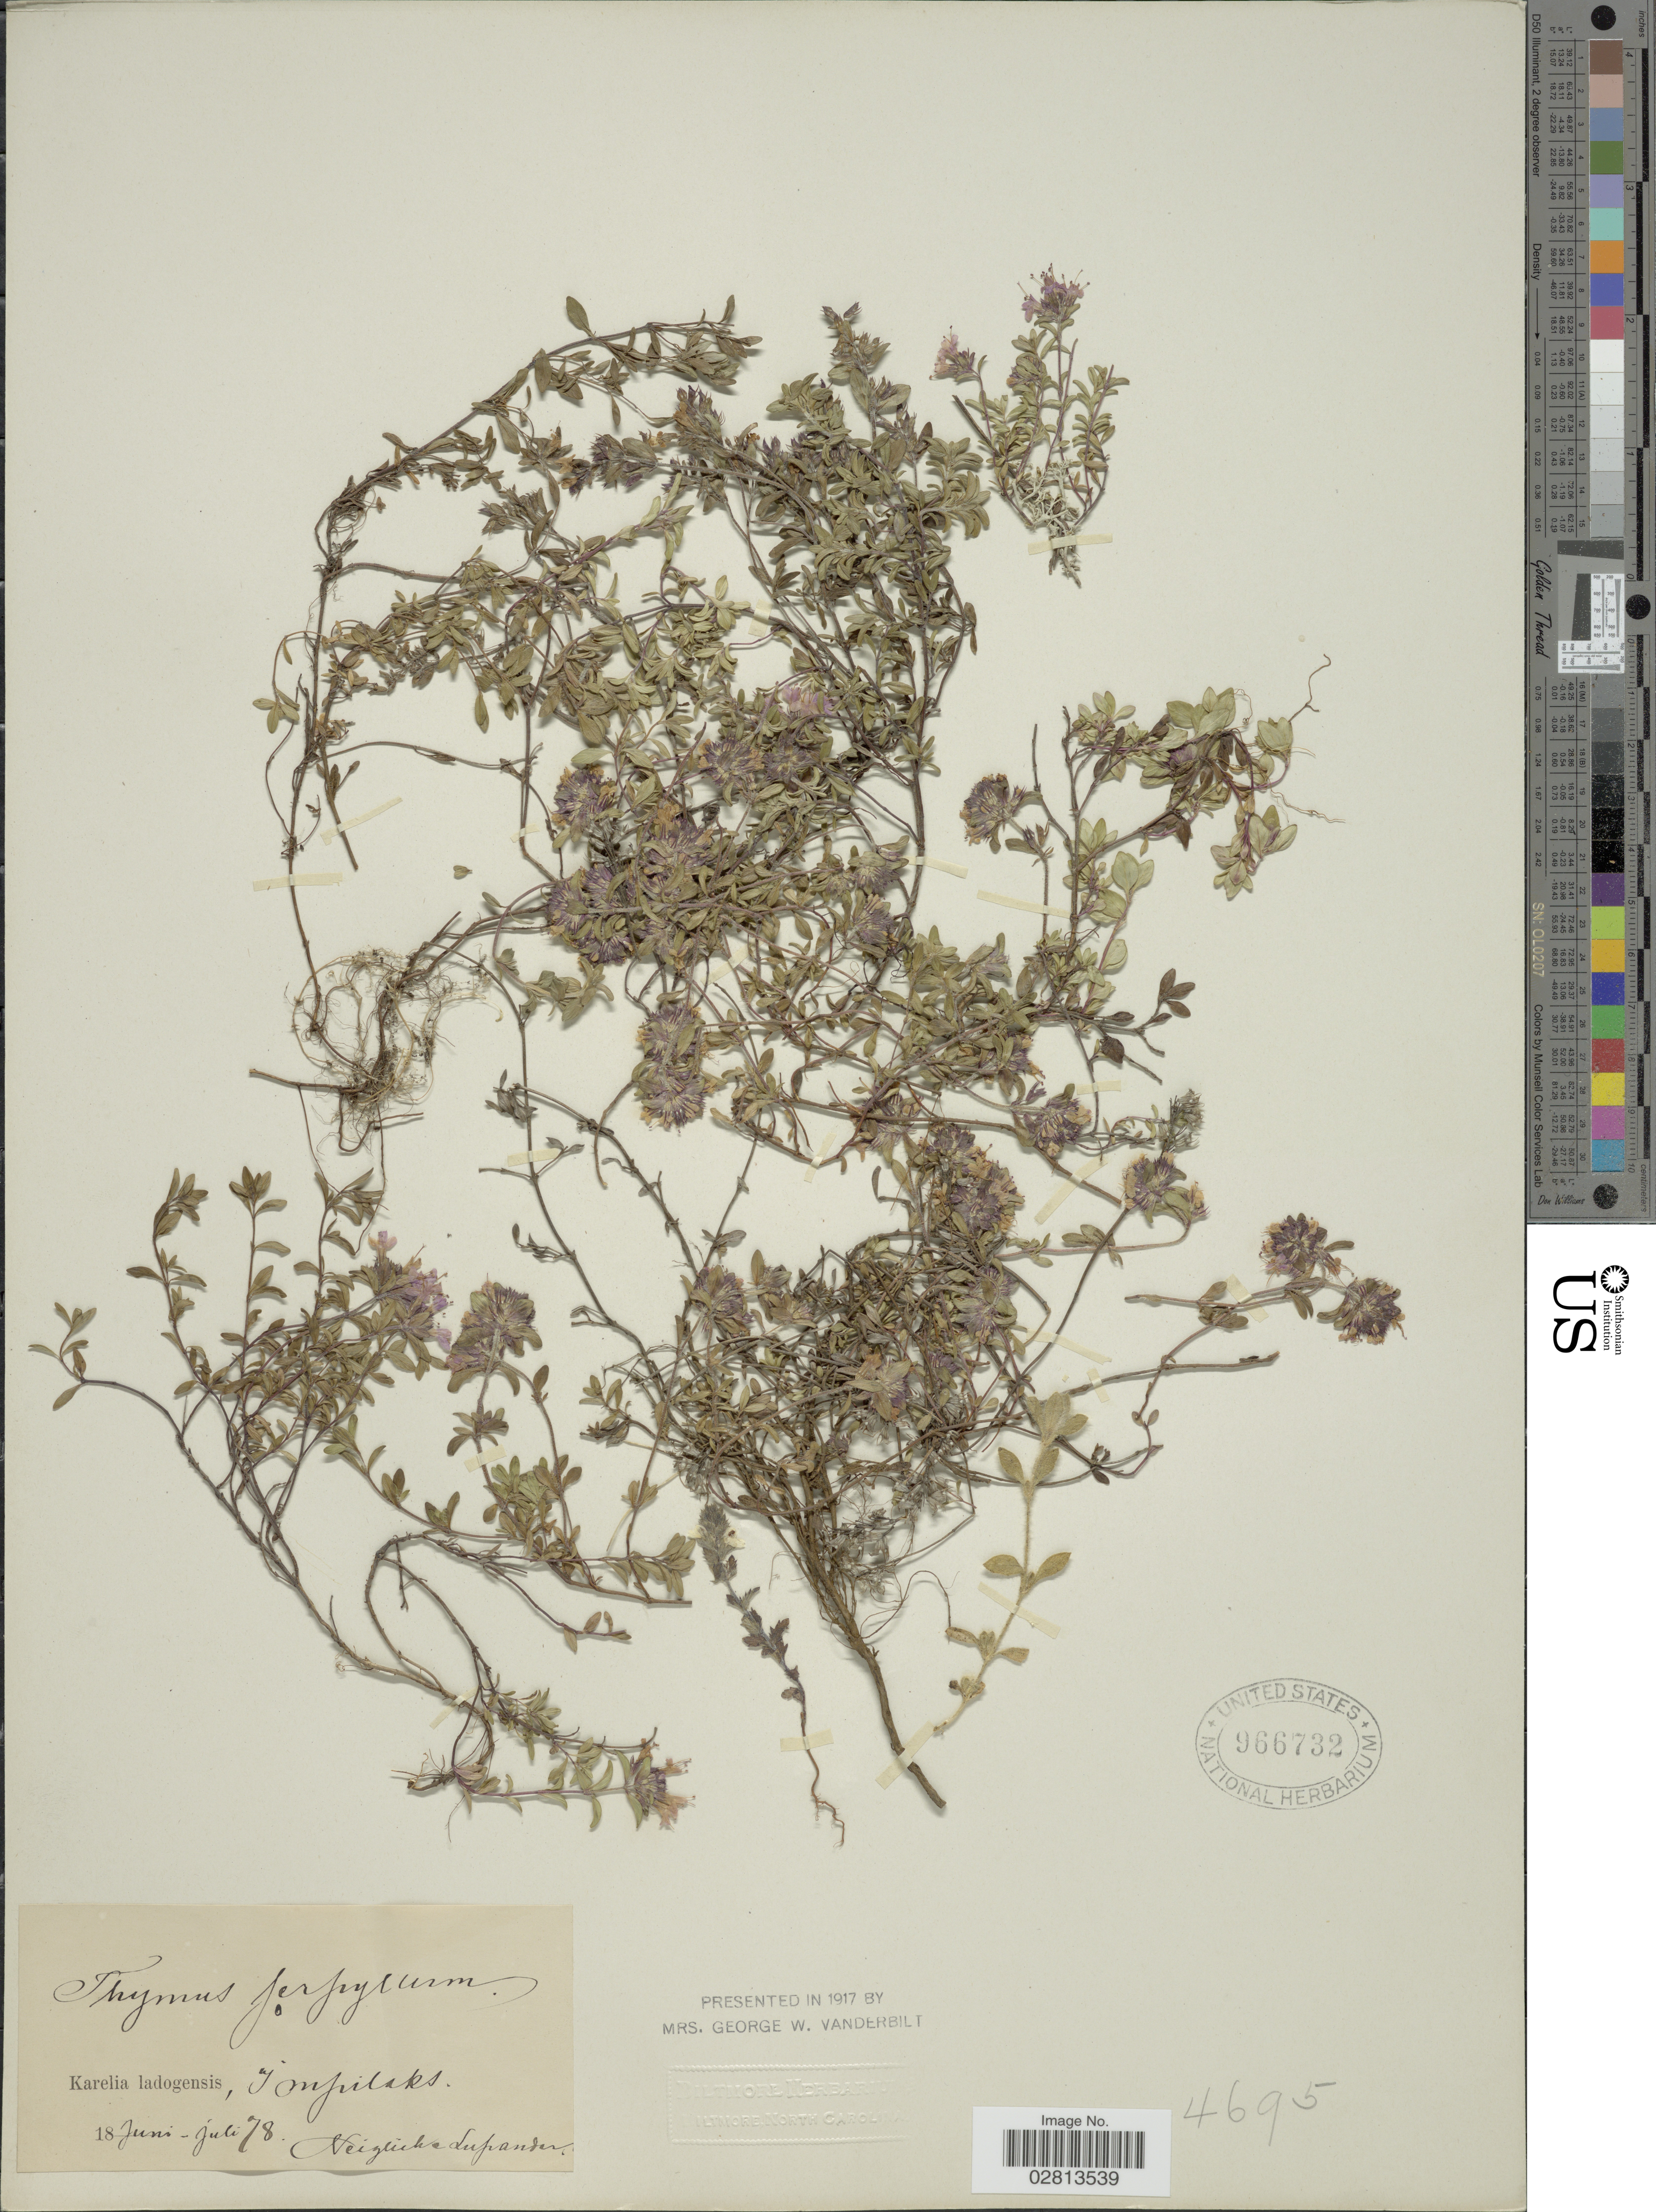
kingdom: Plantae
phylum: Tracheophyta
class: Magnoliopsida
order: Lamiales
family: Lamiaceae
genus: Thymus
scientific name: Thymus serpyllum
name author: L.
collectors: Neiglich & Lupander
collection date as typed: Transcribed d/m/y: 18/6/78 to 18/7/78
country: Finland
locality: Karelia ladogensis, Impilaks.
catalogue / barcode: US 966732